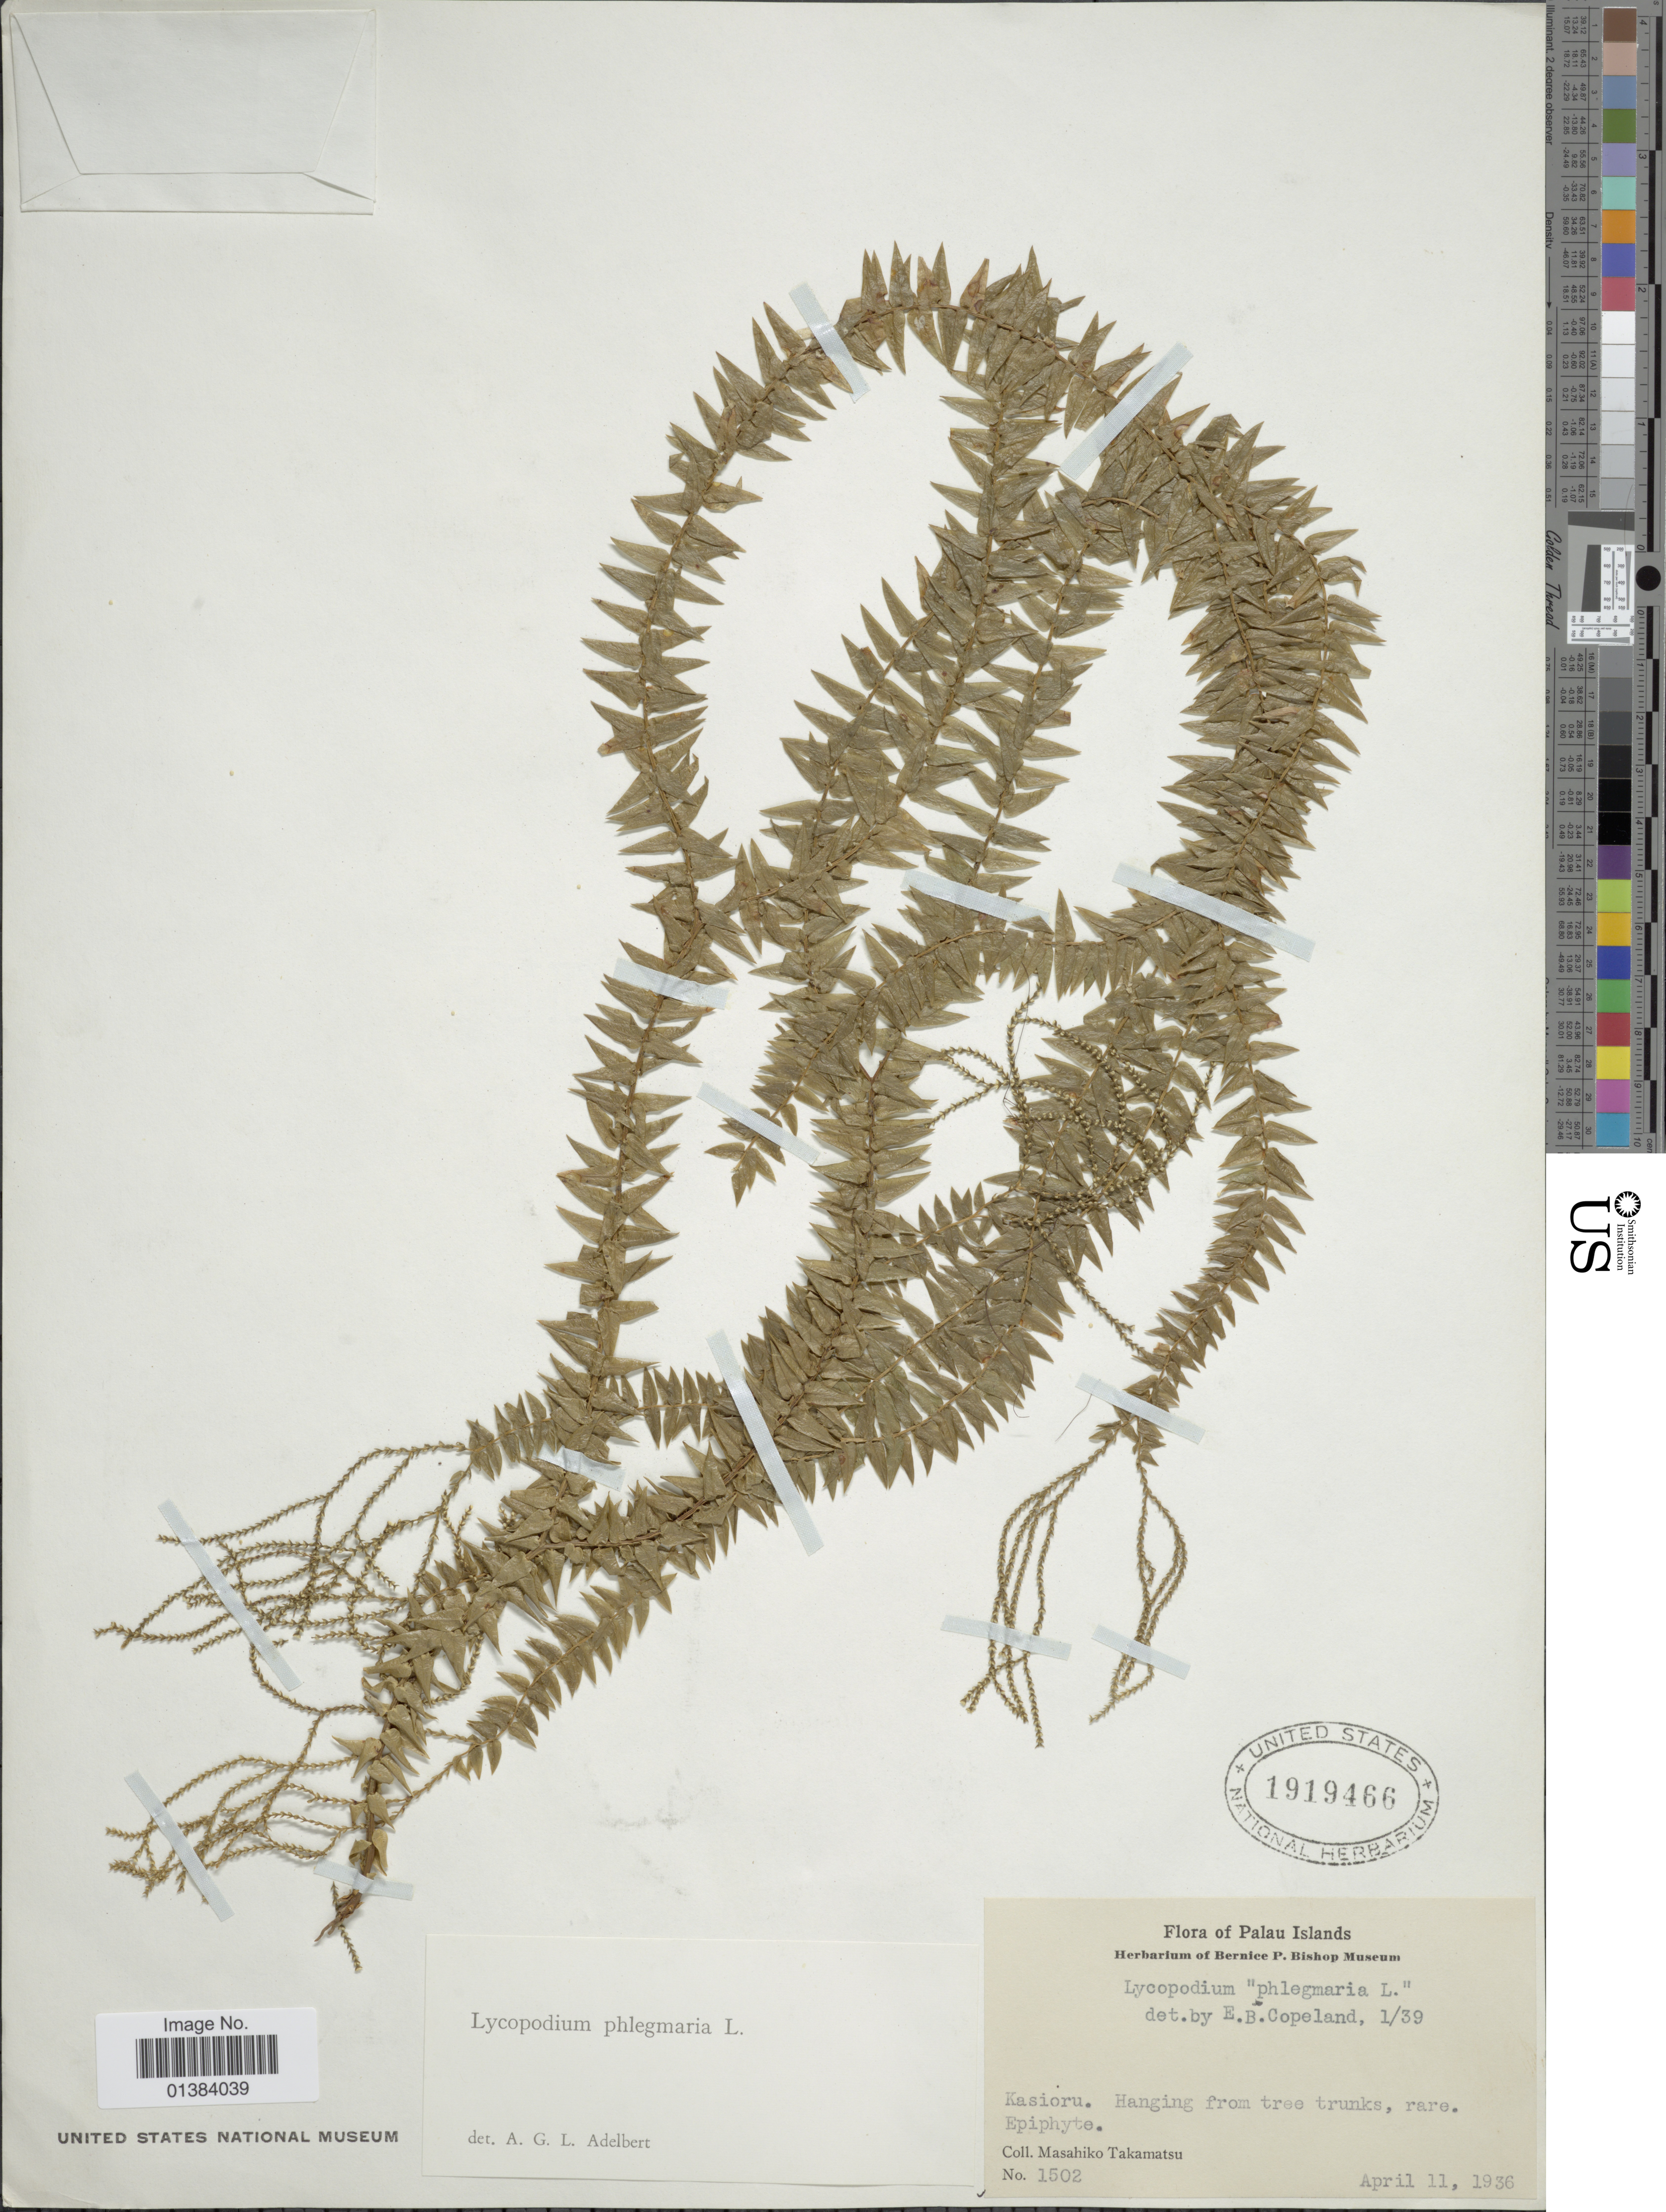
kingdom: Plantae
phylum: Tracheophyta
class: Lycopodiopsida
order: Lycopodiales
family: Lycopodiaceae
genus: Phlegmariurus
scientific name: Phlegmariurus phlegmaria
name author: (L.) Holub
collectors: M. Takamatsu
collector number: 1502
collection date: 1936-04-11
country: Micronesia, Federated States of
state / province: Palau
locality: Kasioru.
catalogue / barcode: US 1919466